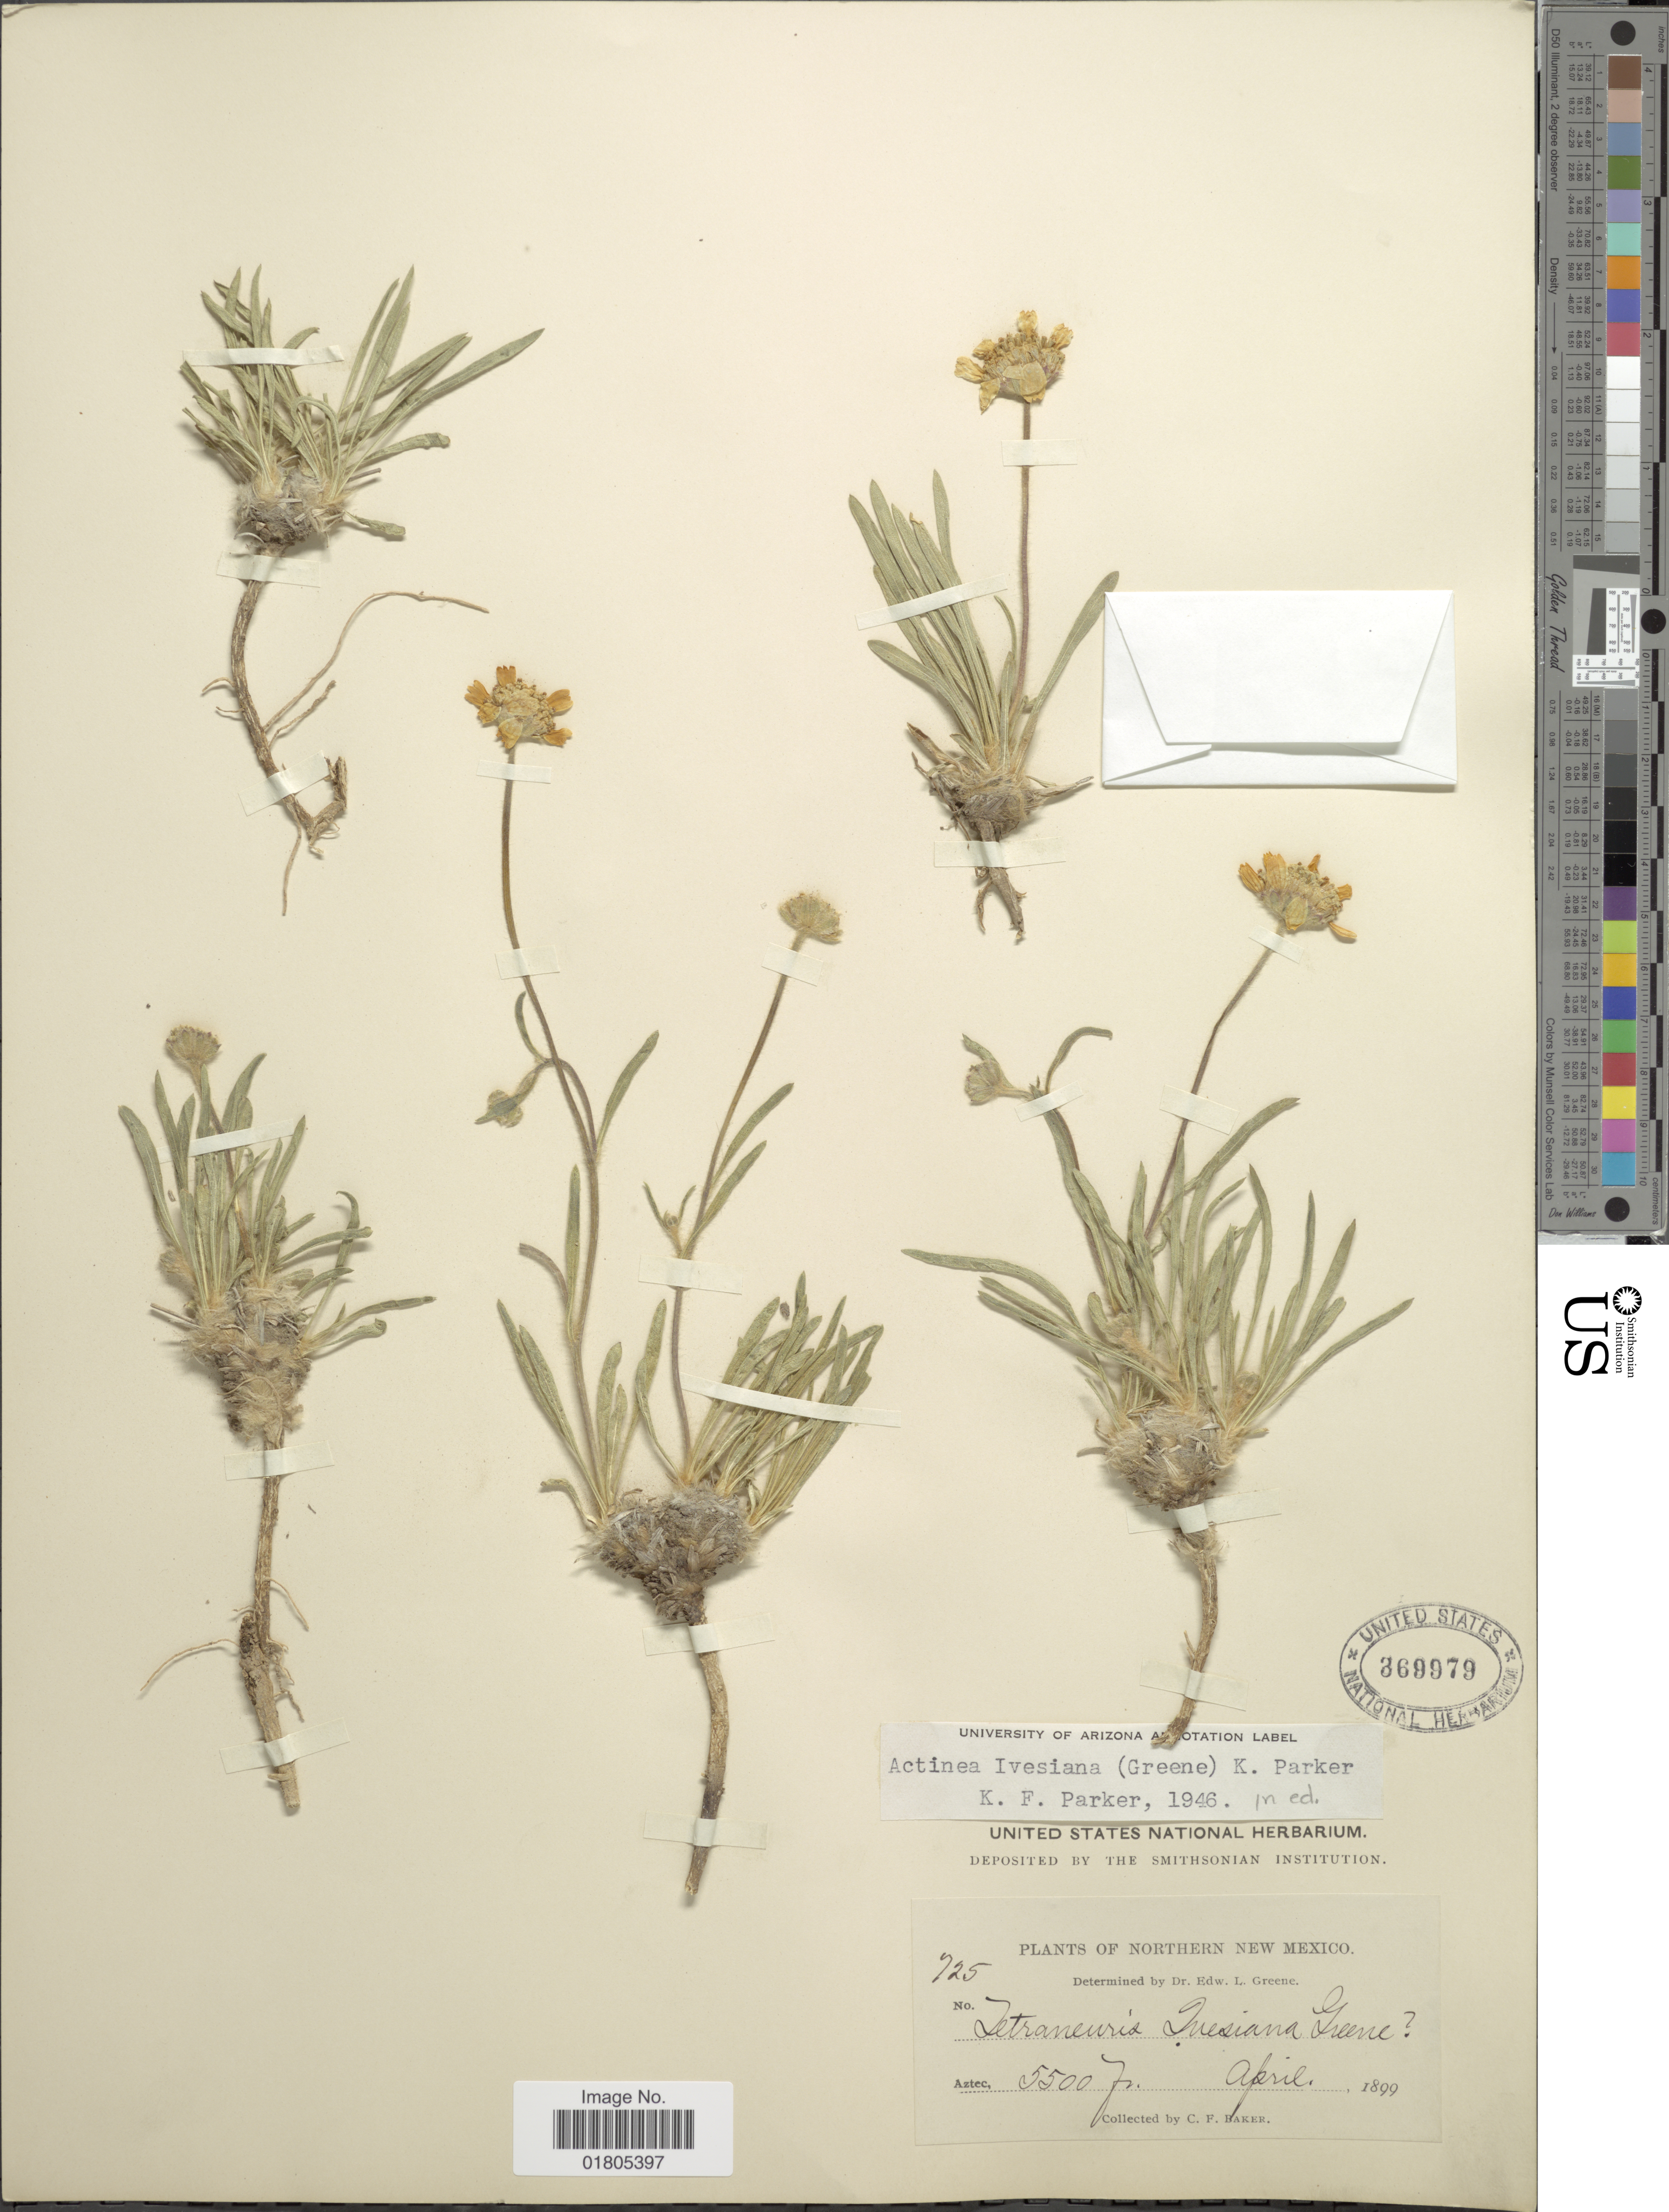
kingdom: Plantae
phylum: Tracheophyta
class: Magnoliopsida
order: Asterales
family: Asteraceae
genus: Actinea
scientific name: Actinea ivesiana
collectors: C. F. Baker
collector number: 725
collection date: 1899-04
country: United States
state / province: New Mexico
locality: Northern New Mexico.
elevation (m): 1676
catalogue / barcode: US 369979